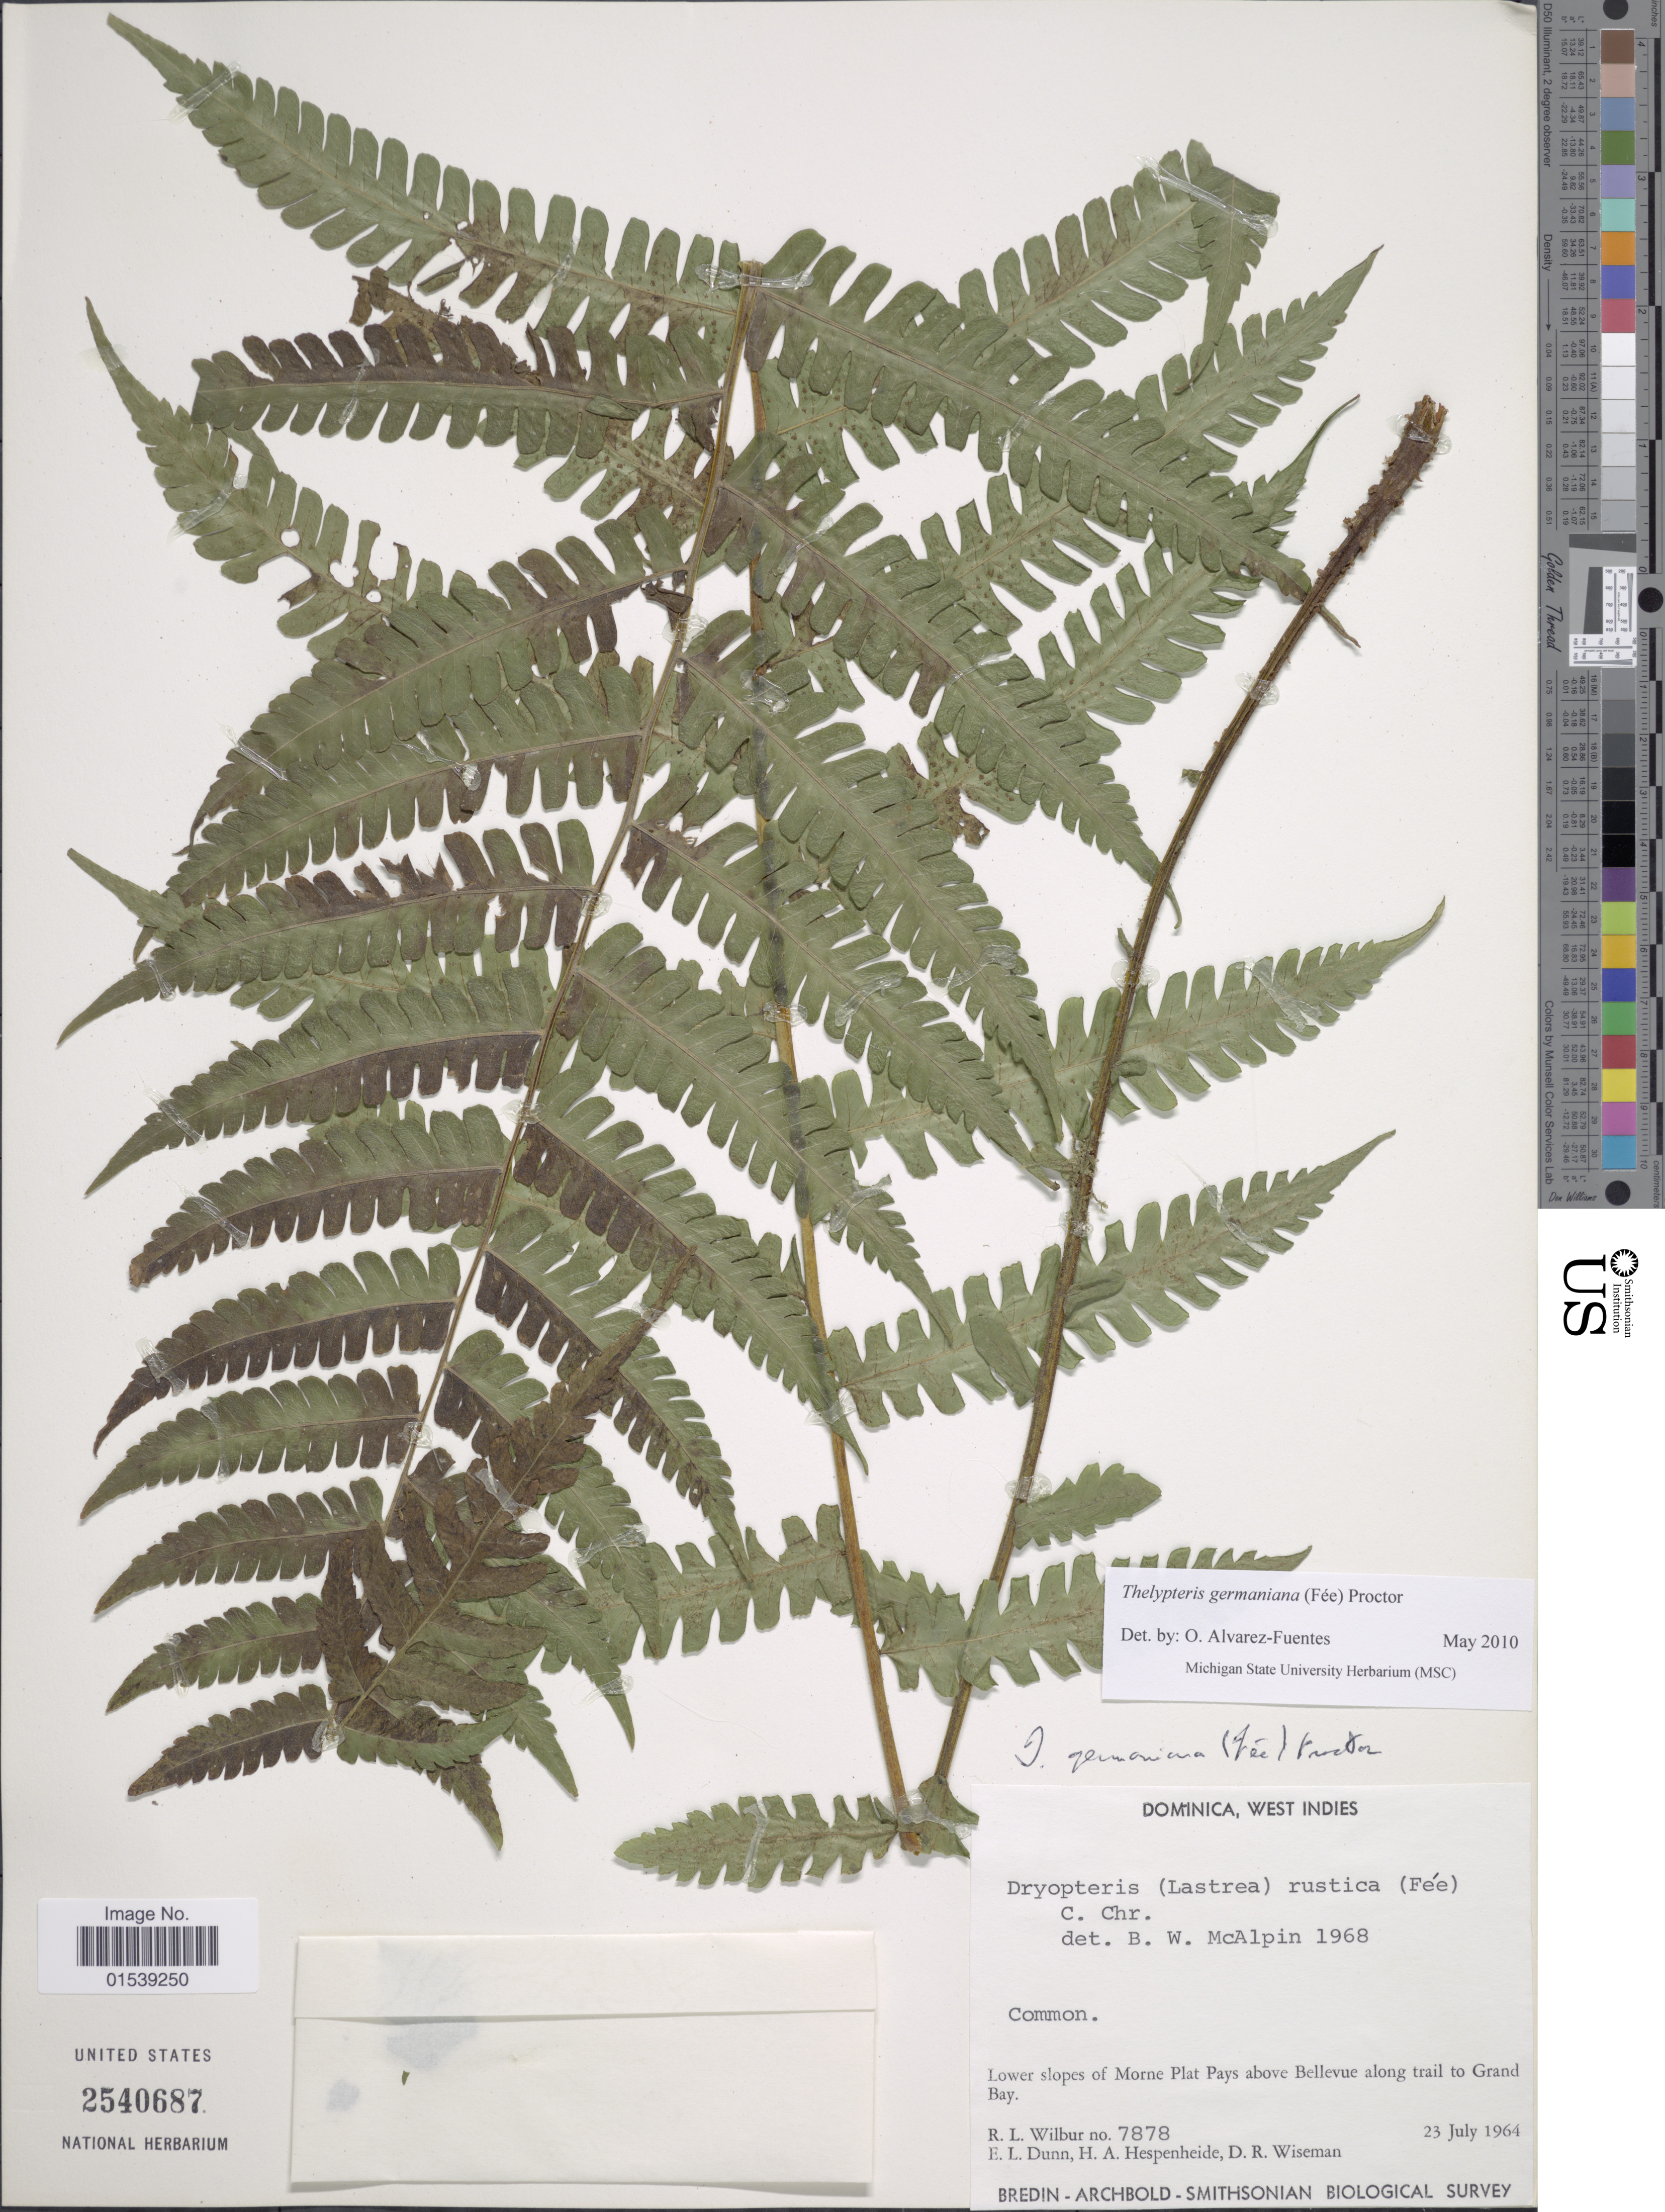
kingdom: Plantae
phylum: Tracheophyta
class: Polypodiopsida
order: Polypodiales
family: Thelypteridaceae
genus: Amauropelta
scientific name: Amauropelta germaniana (Fée) comb. nov., ined. 2015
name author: (Fée)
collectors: R. L. Wilbur, E. Dunn, H. Hespendheide & D. R. Wiseman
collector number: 7878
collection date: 1964-07-23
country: Dominica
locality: West Indies, lower slopes of Morne Plat Pays above Bellevue along trail to Grand Bay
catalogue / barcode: US 2540687